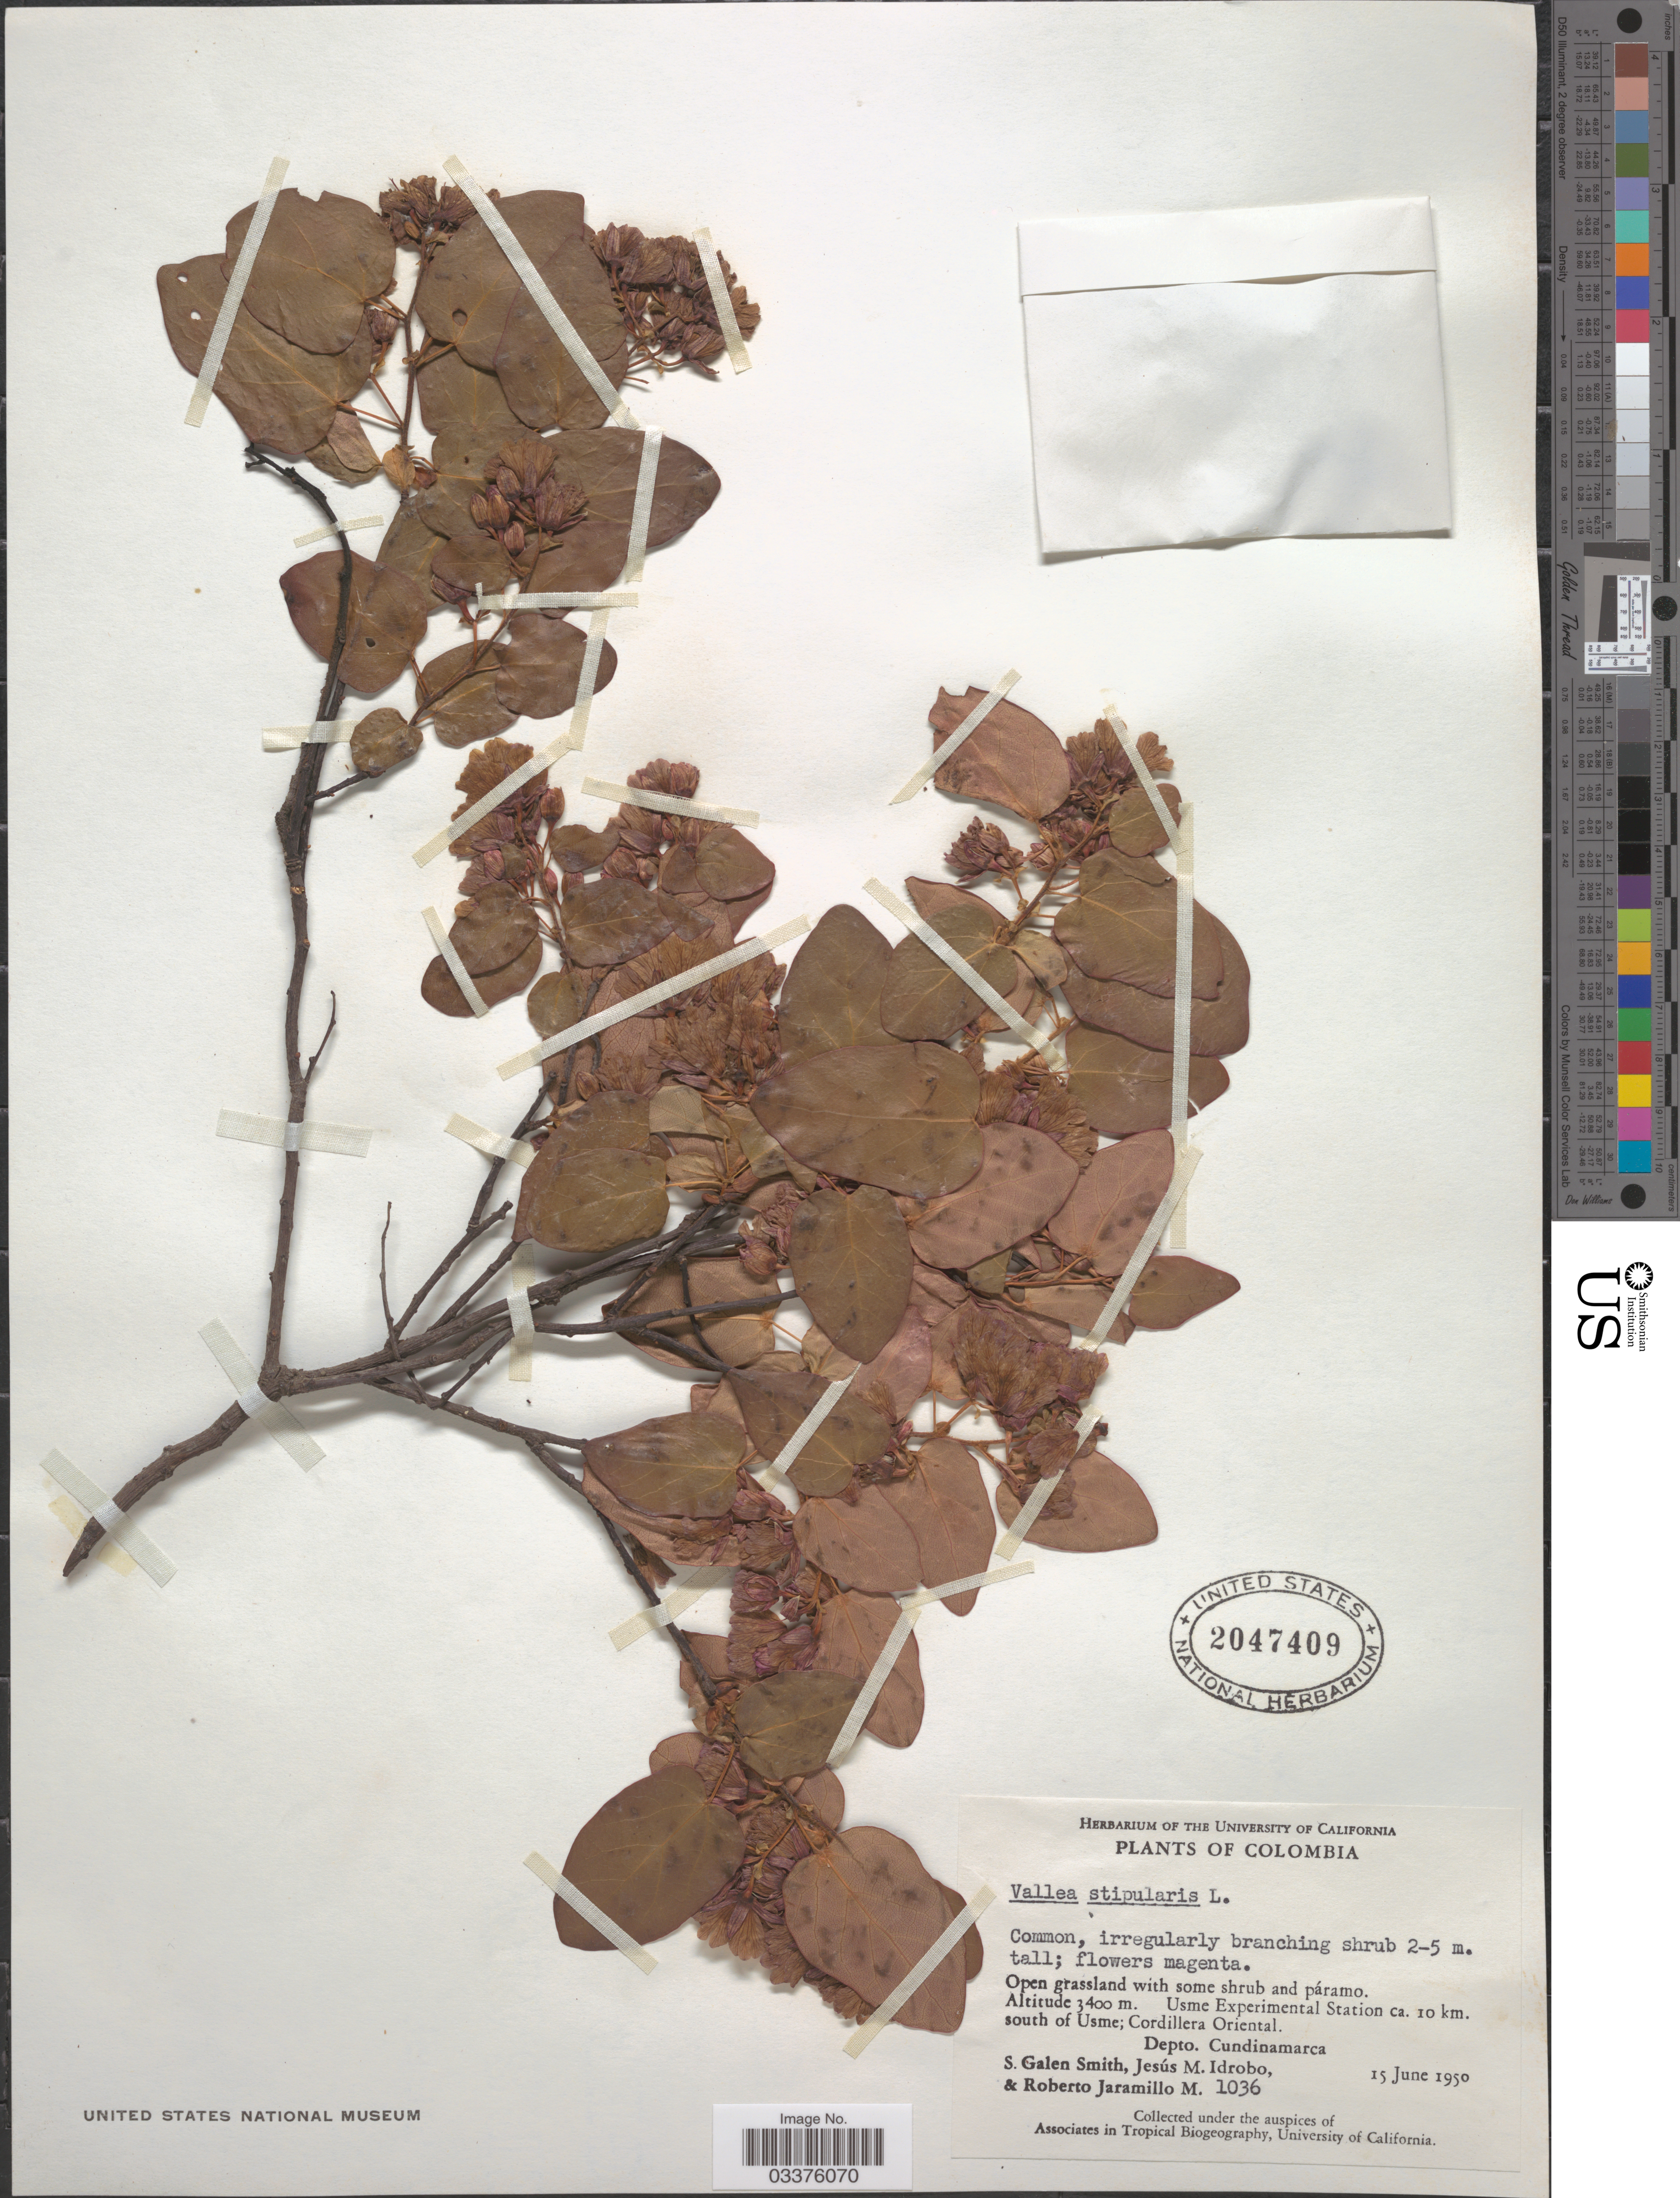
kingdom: Plantae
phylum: Tracheophyta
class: Magnoliopsida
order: Oxalidales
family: Elaeocarpaceae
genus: Vallea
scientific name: Vallea stipularis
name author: L. f.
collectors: S. G. Smith, J. M. Idrobo & R. Jaramillo M.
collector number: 1036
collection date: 1950-06-15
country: Colombia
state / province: Cundinamarca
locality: Usme Experimental Station ca. 10 km. south of Usme; Cordillera Oriental. Depto. Cundinamarca.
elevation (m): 3400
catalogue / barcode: US 2047409